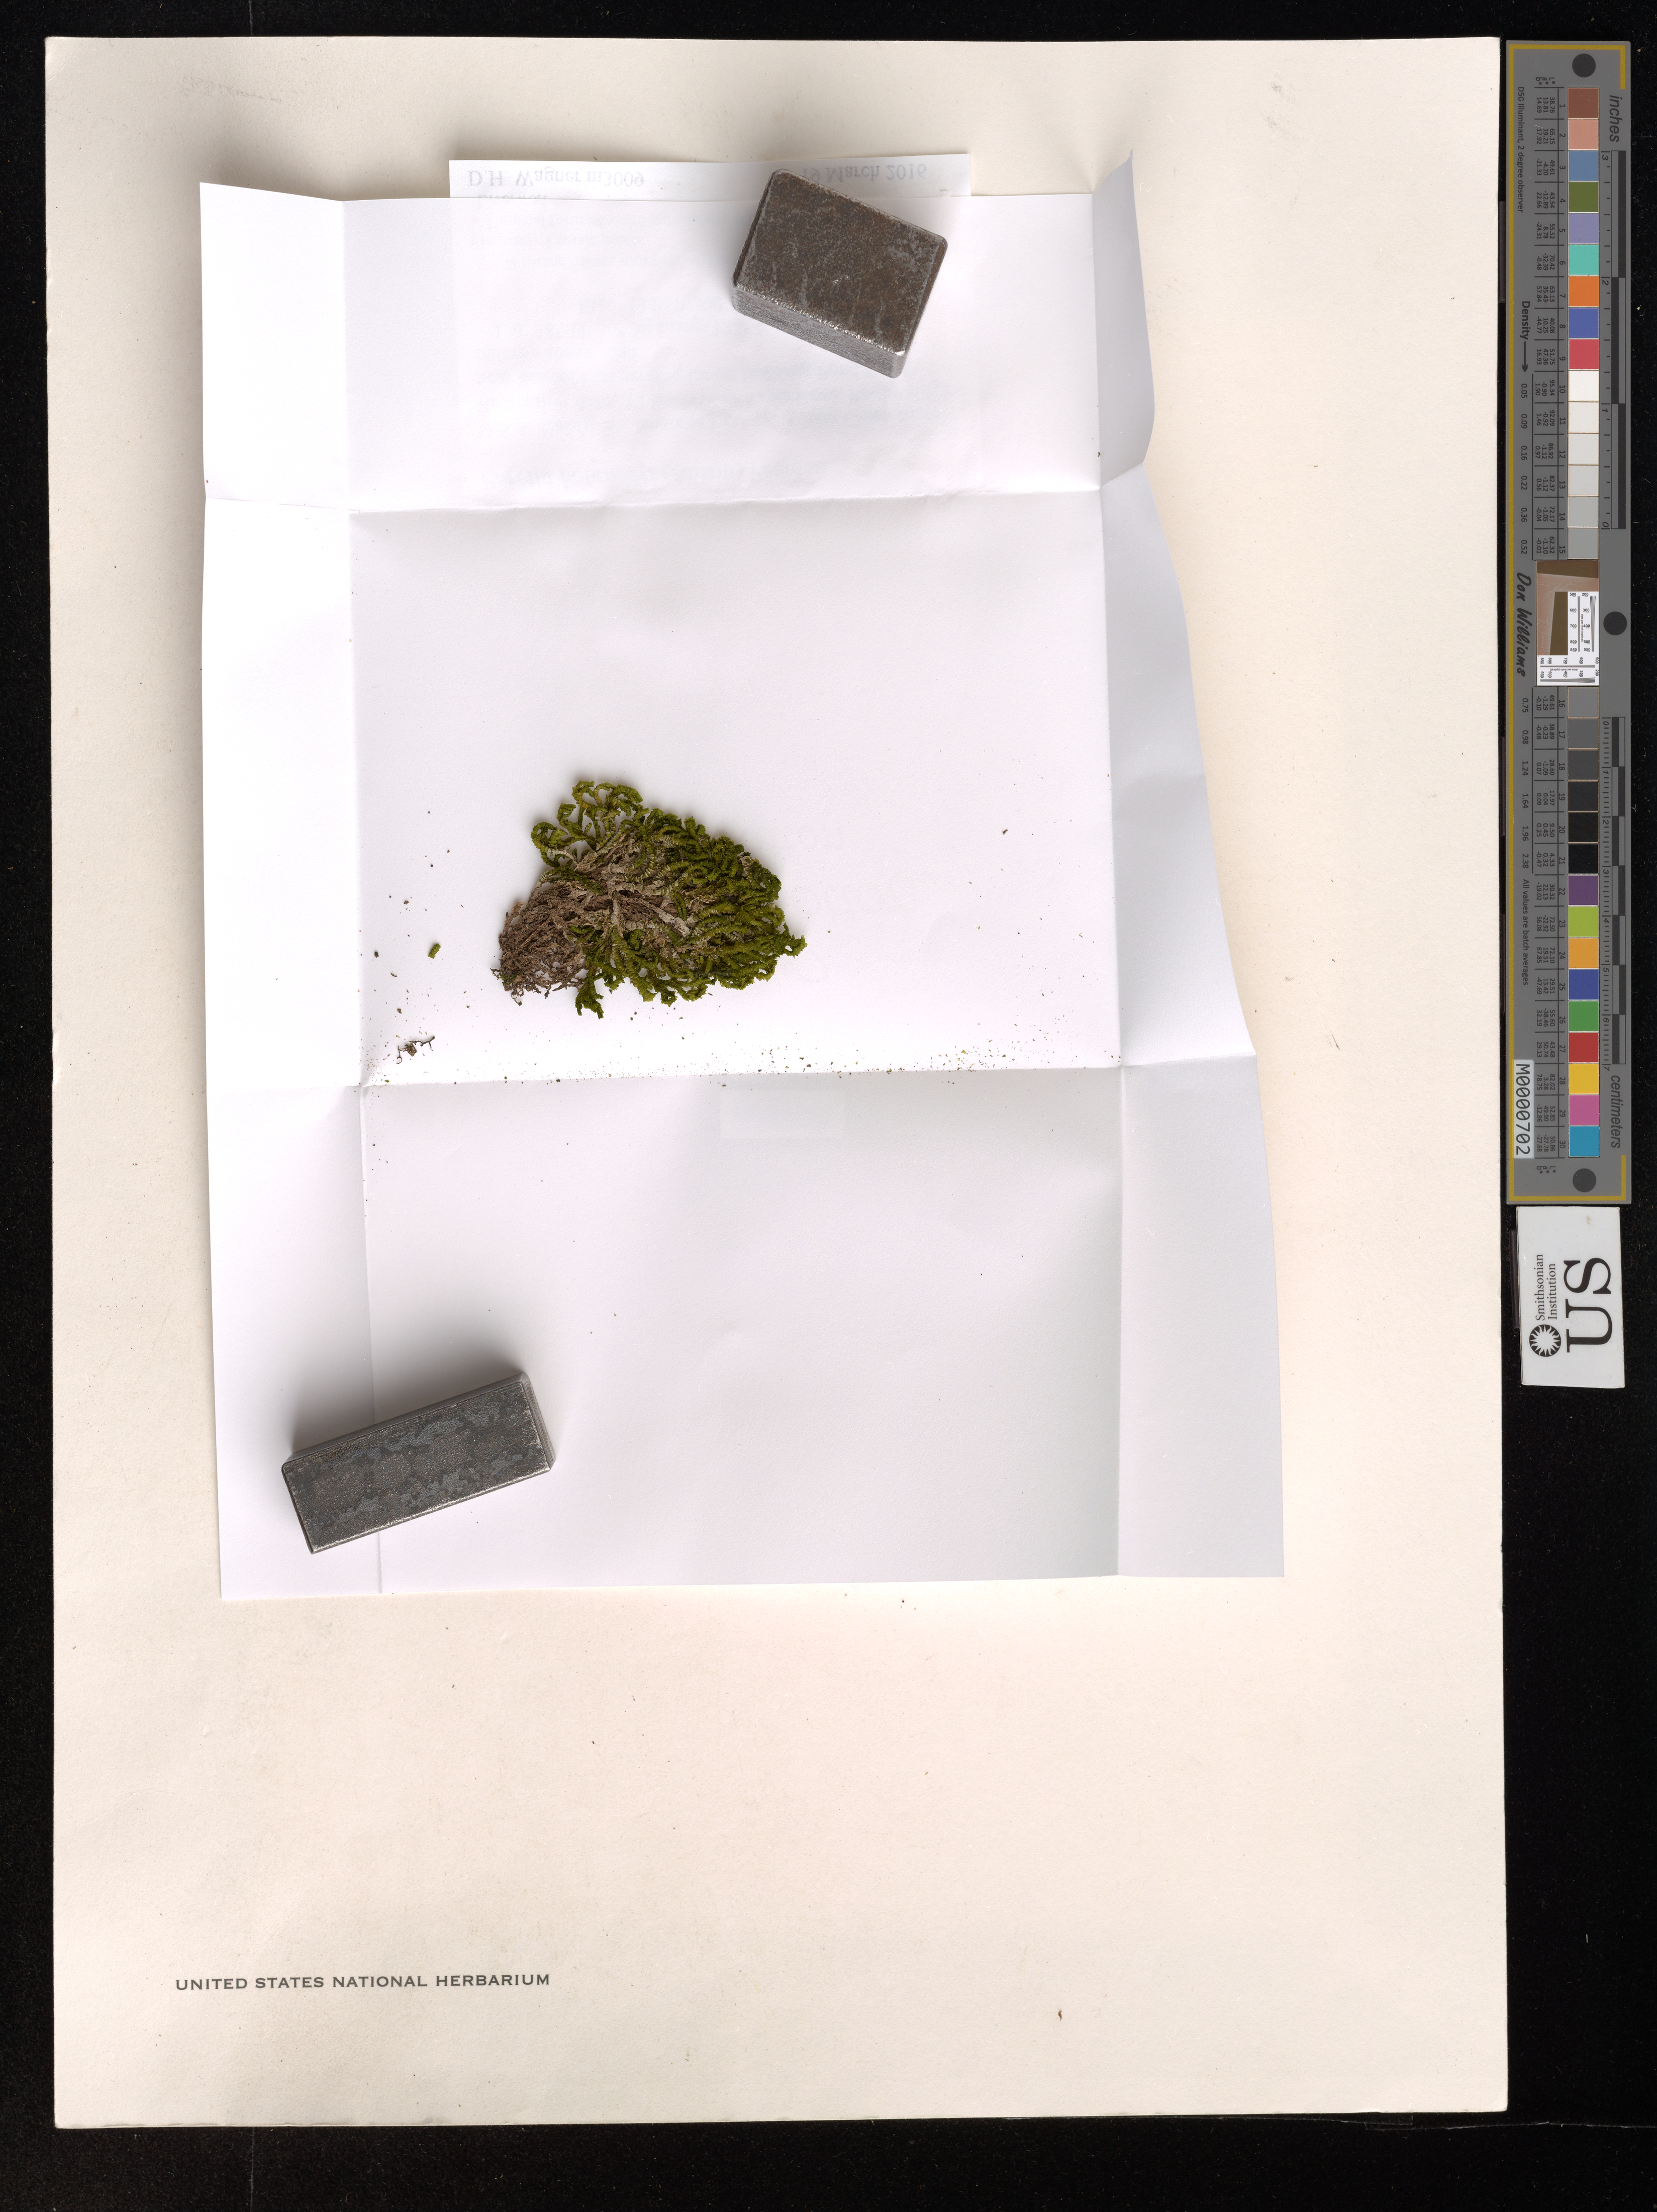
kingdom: Plantae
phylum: Marchantiophyta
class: Jungermanniopsida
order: Porellales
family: Porellaceae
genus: Porella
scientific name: Porella bolanderi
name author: (Austin) Pearson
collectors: D. H. Wagner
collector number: m3009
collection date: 2016-03-19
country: United States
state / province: California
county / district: Sonoma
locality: Sonoma County: Austin Creek State Recreation Area, 12 km NW of Santa Rosa. Rocky ridge near School Flat parking lot on Bullfrog Pond Road, outcrop above road. W facing.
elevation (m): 402